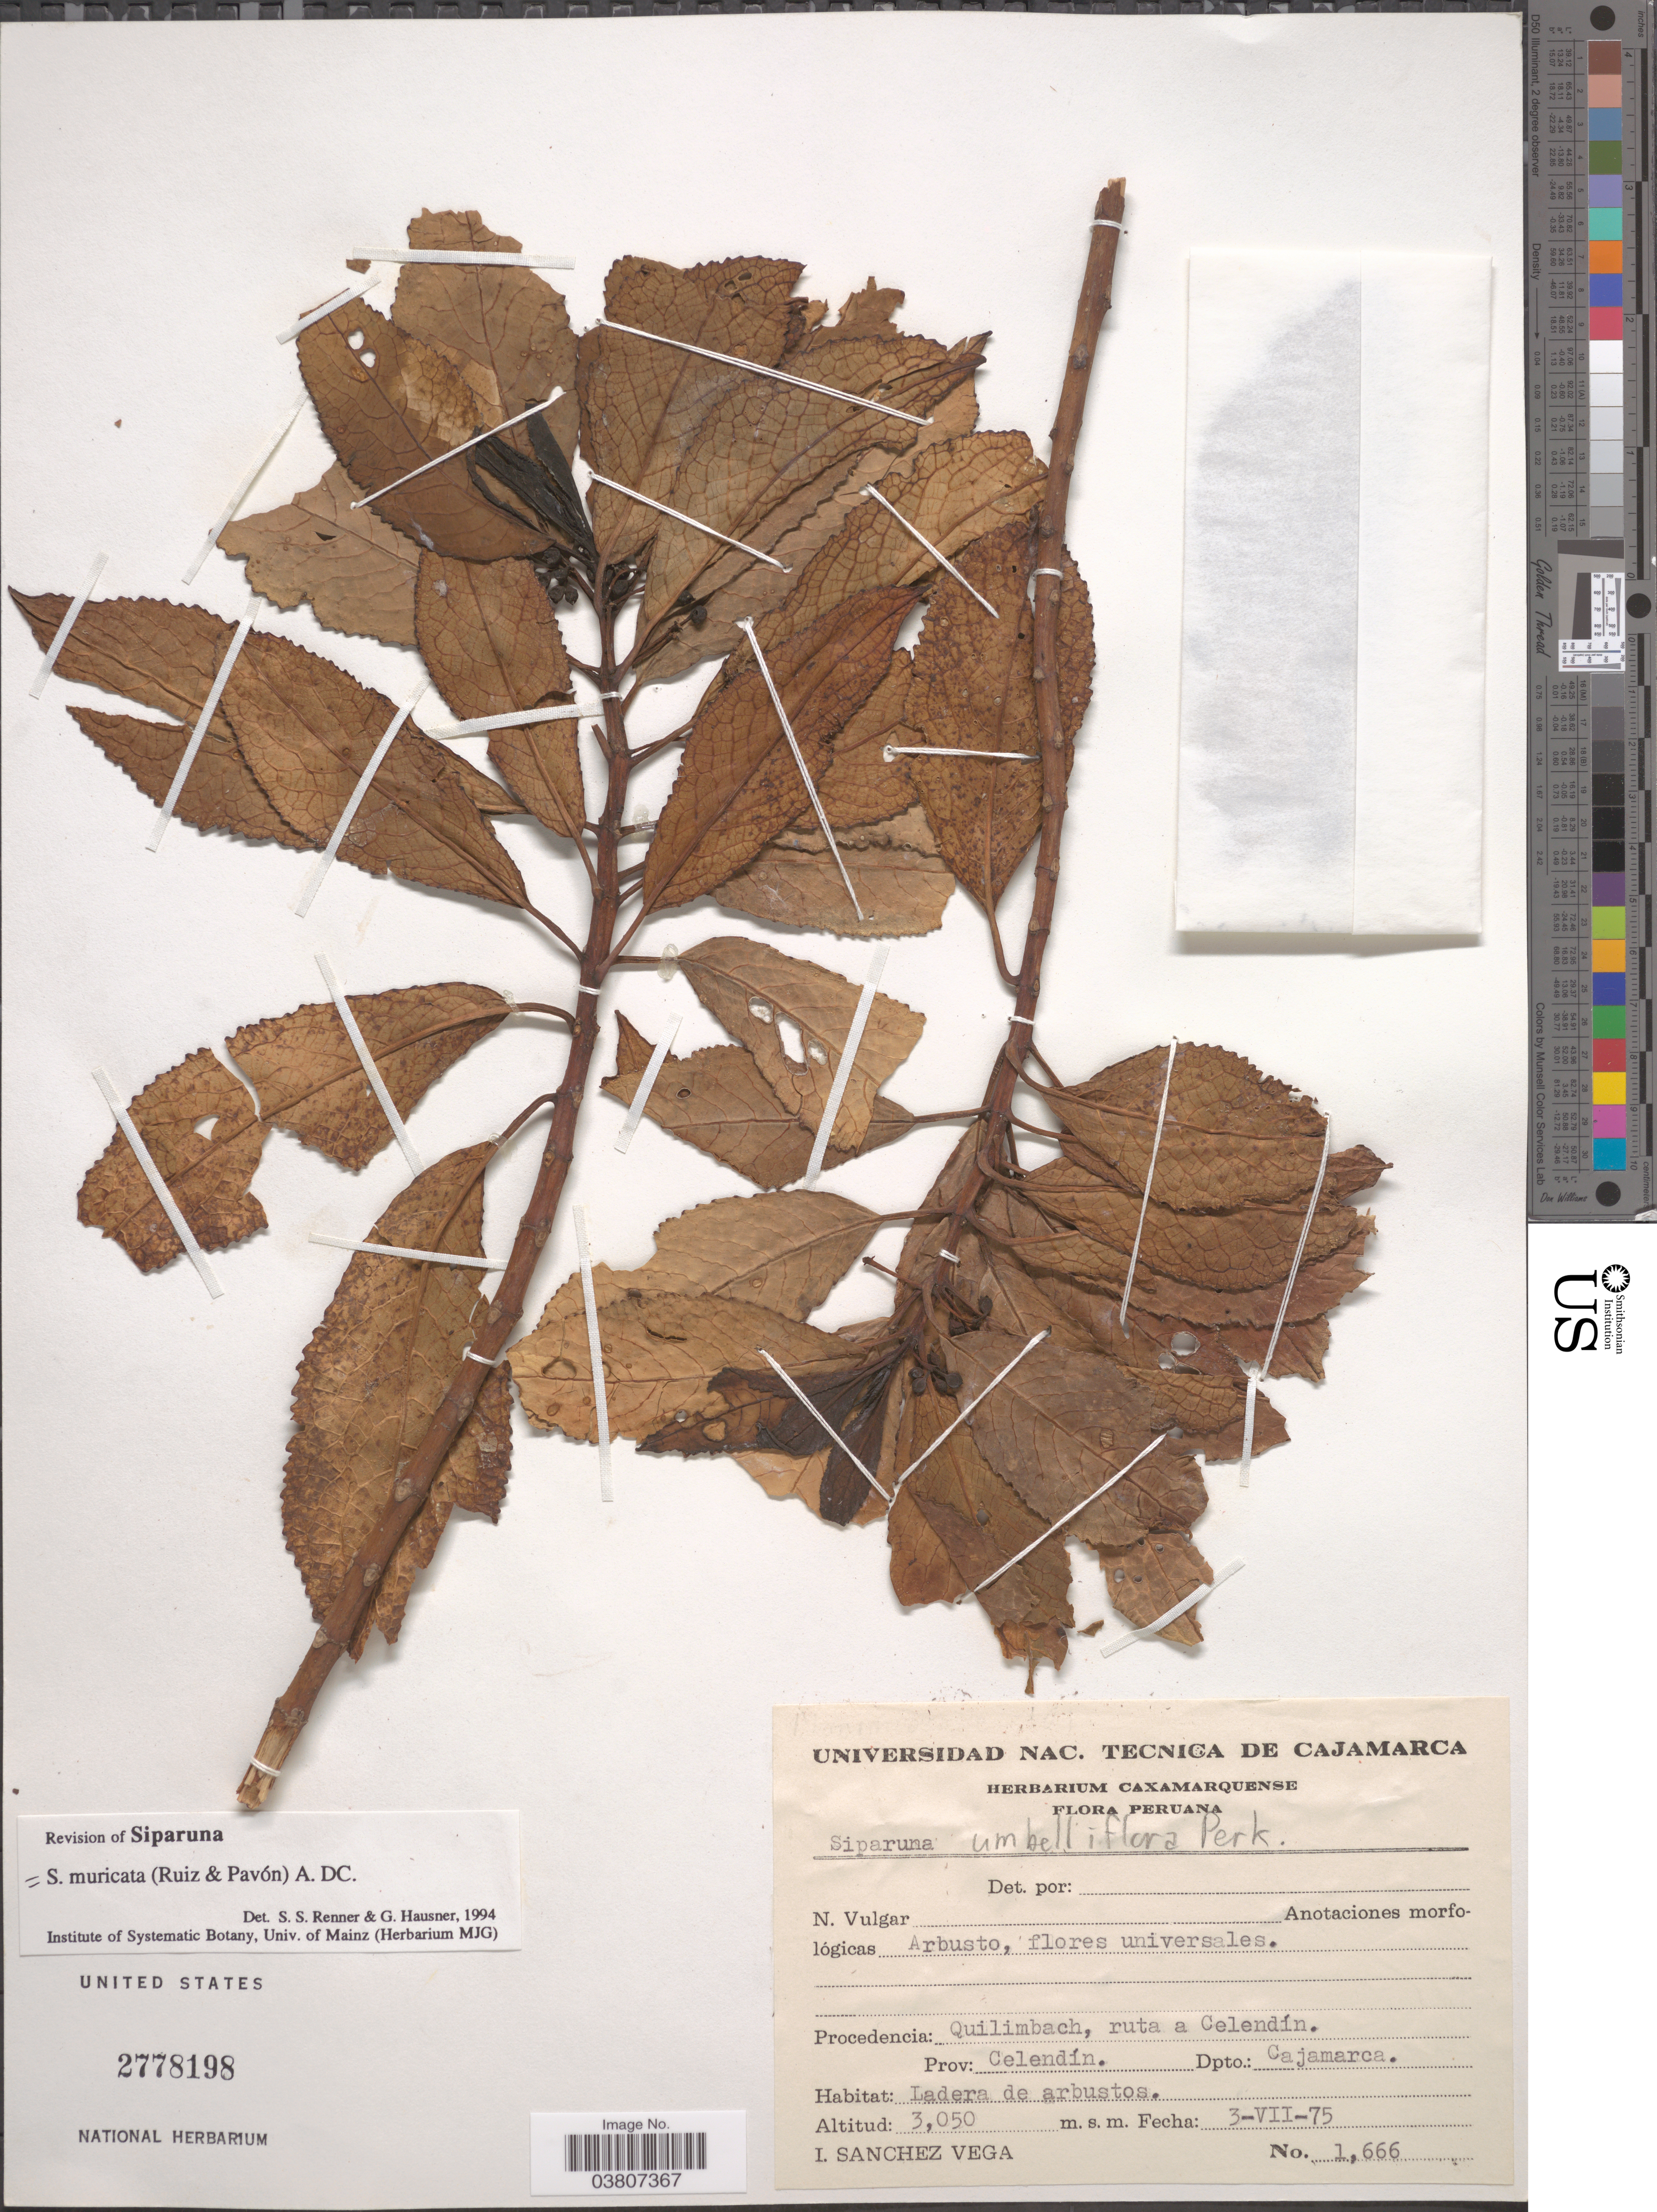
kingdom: Plantae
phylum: Tracheophyta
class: Magnoliopsida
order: Laurales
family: Siparunaceae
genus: Siparuna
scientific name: Siparuna muricata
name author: (Ruiz & Pav.) A. DC.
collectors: I. Sánchez Vega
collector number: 1666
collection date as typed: Transcribed d/m/y: 3/7/75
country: Peru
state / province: Cajamarca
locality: Quilimbach, ruta a Celendín. Prov: Celendín. Dpto.: Cajamarca.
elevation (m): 3050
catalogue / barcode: US 2778198